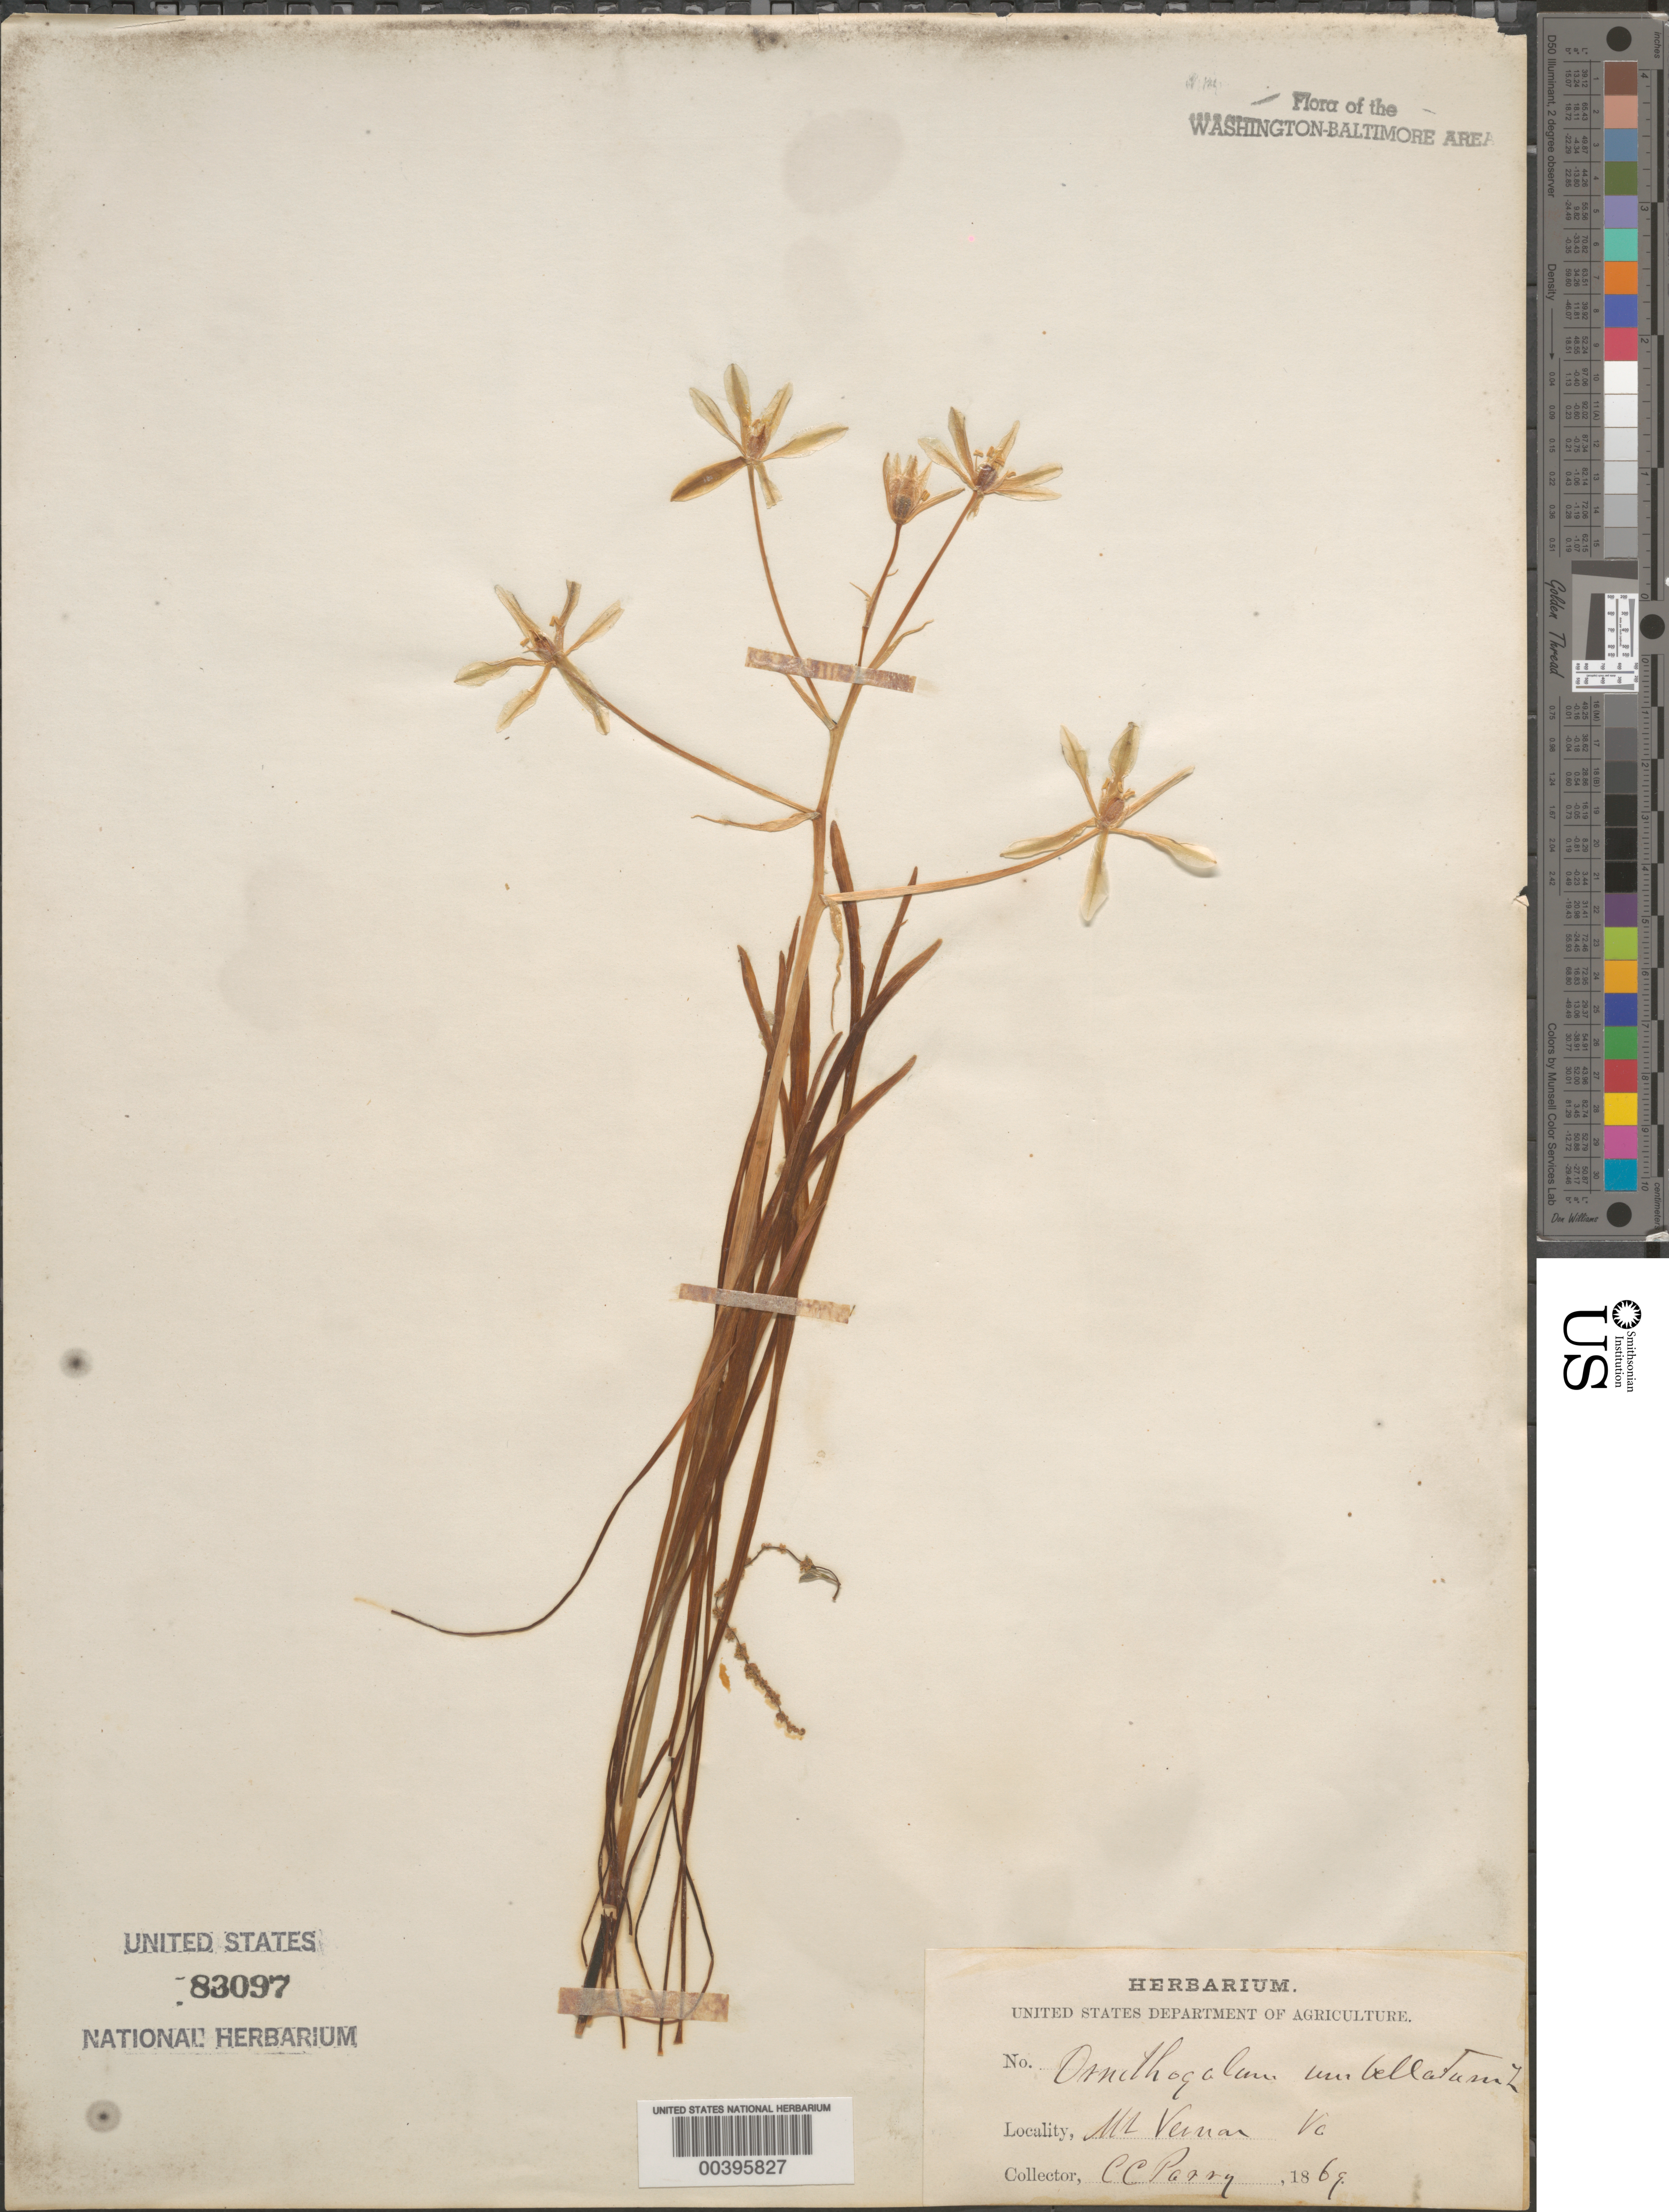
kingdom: Plantae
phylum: Tracheophyta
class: Liliopsida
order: Asparagales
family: Asparagaceae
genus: Ornithogalum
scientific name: Ornithogalum umbellatum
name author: L.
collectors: C. C. Parry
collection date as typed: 1869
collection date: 1869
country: United States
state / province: Virginia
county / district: Fairfax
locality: Mount Vernon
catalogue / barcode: US 83097